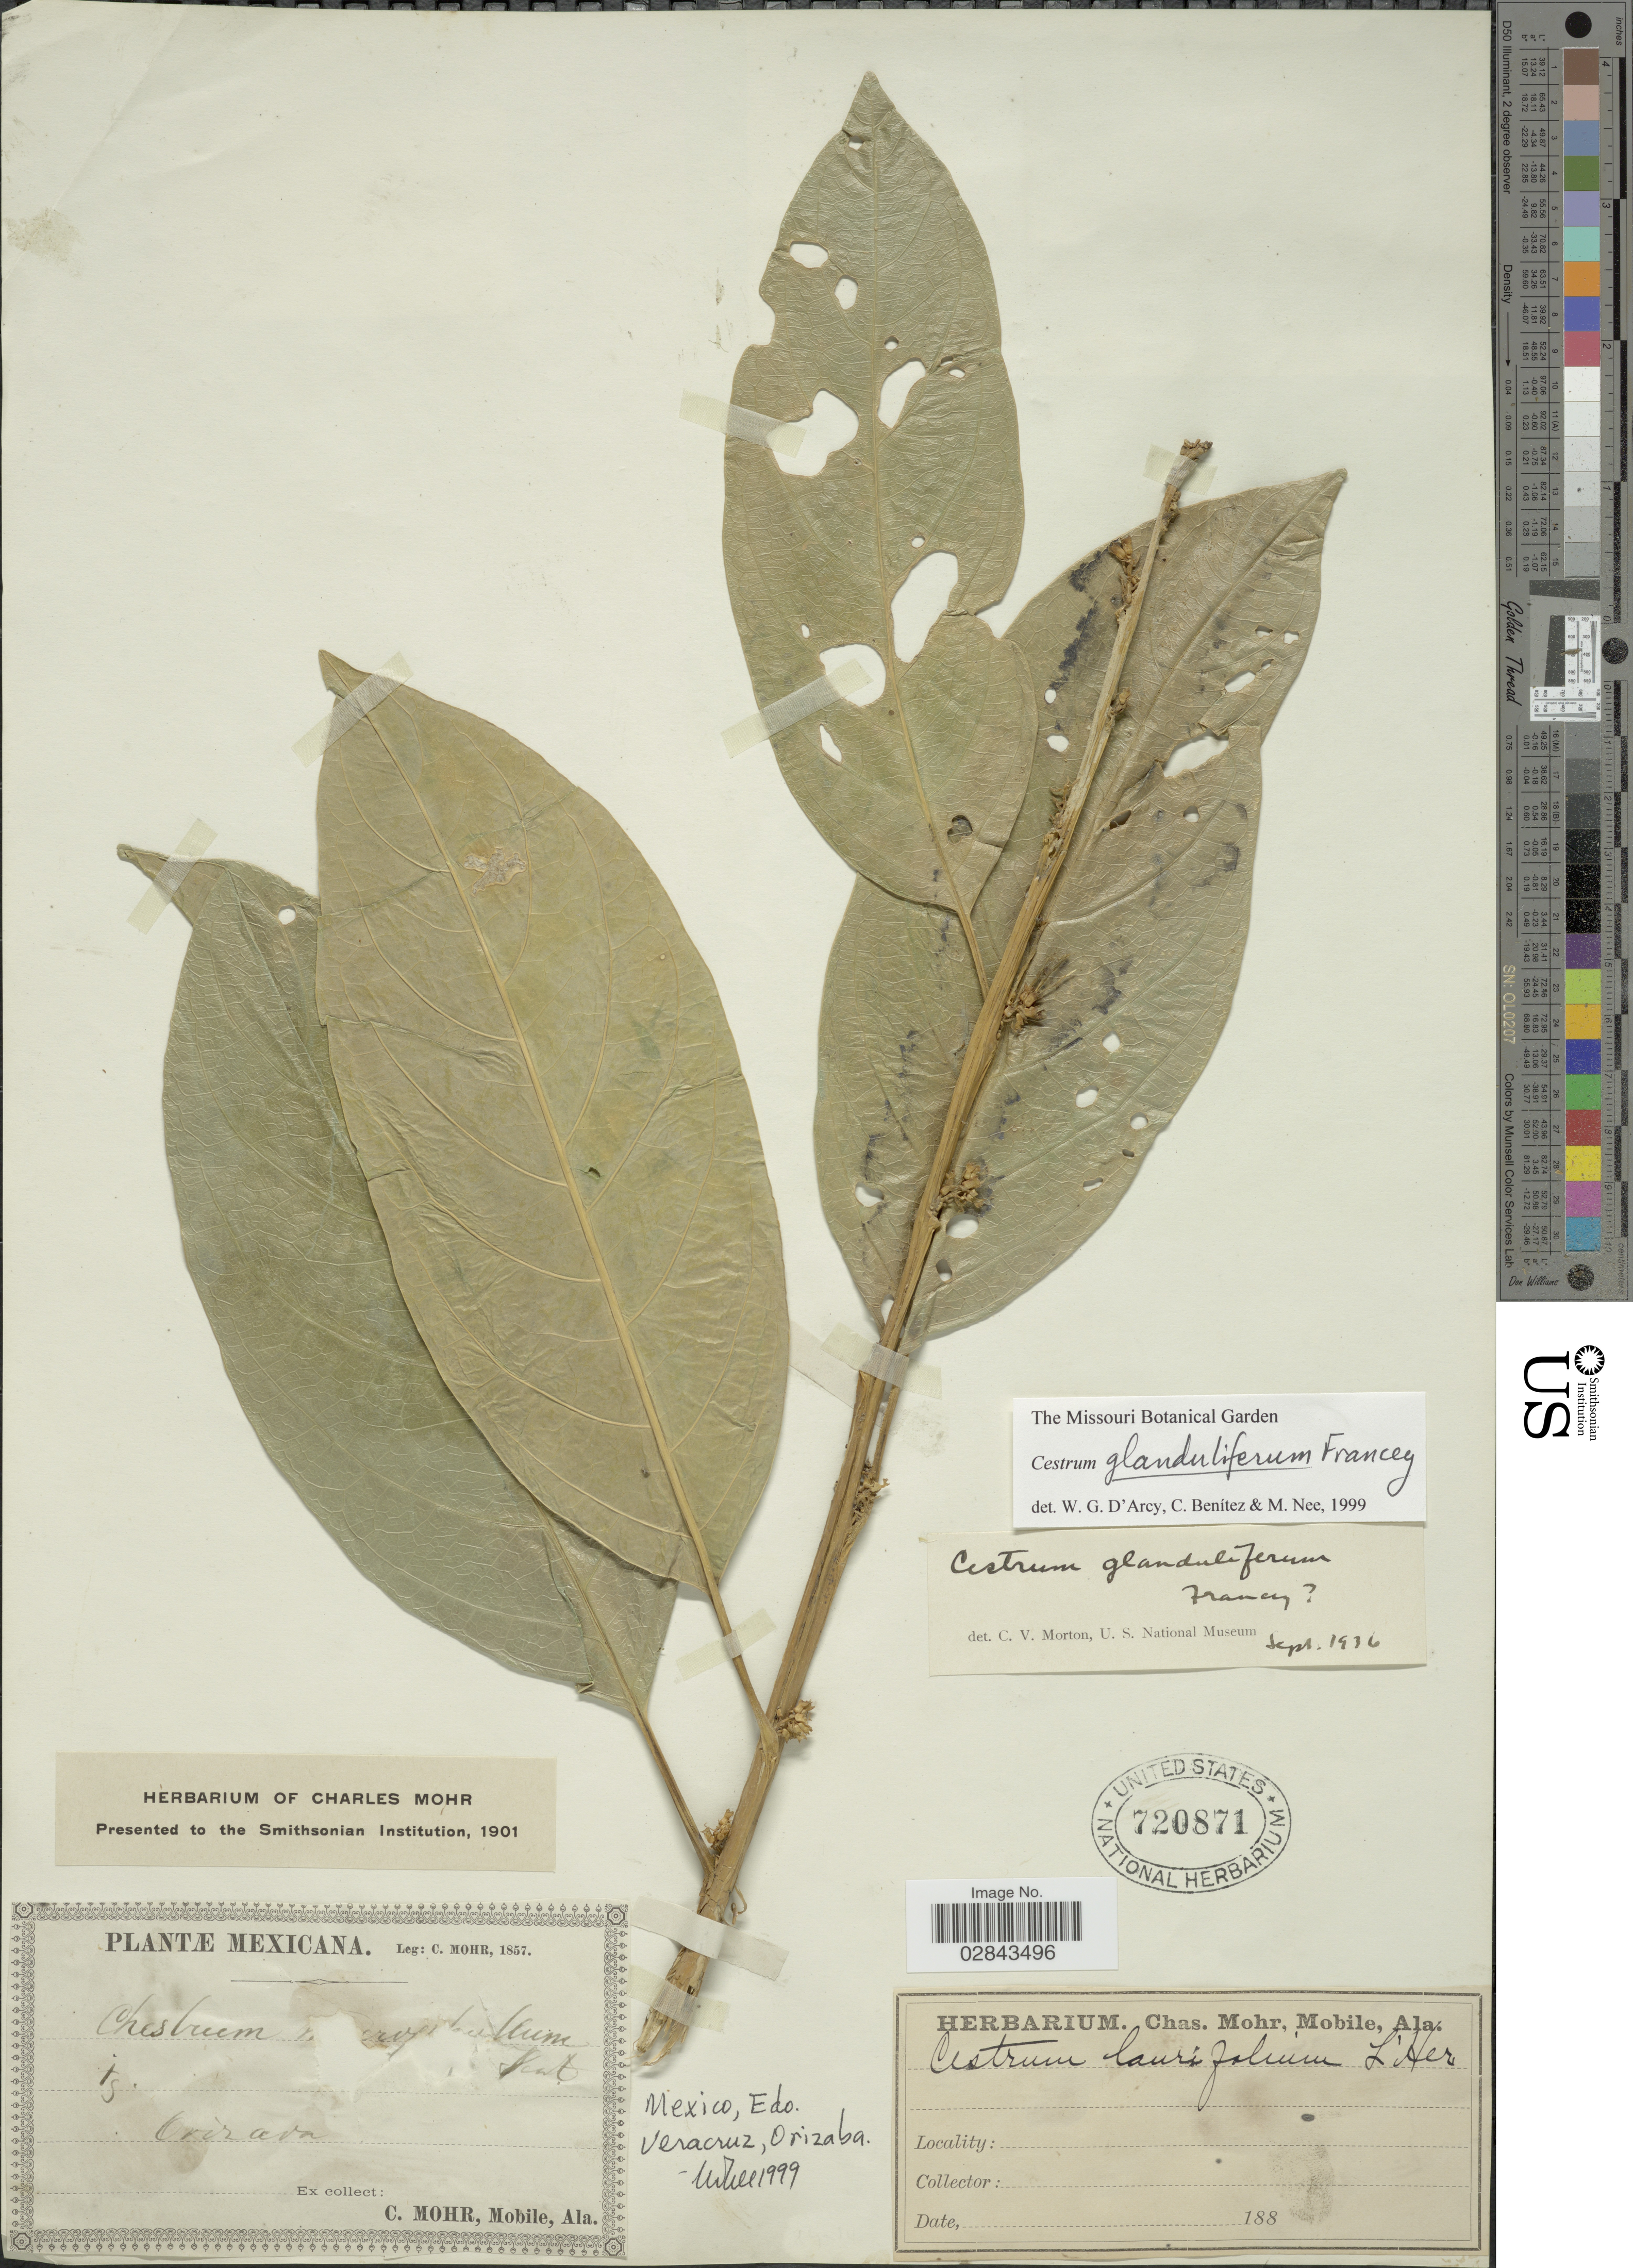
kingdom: Plantae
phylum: Tracheophyta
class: Magnoliopsida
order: Solanales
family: Solanaceae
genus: Cestrum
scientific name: Cestrum glanduliferum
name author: Kerber ex Francey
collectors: C. T. Mohr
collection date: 1999-10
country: Mexico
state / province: Veracruz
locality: Edo. Veracruz, Orizaba.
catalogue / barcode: US 720871